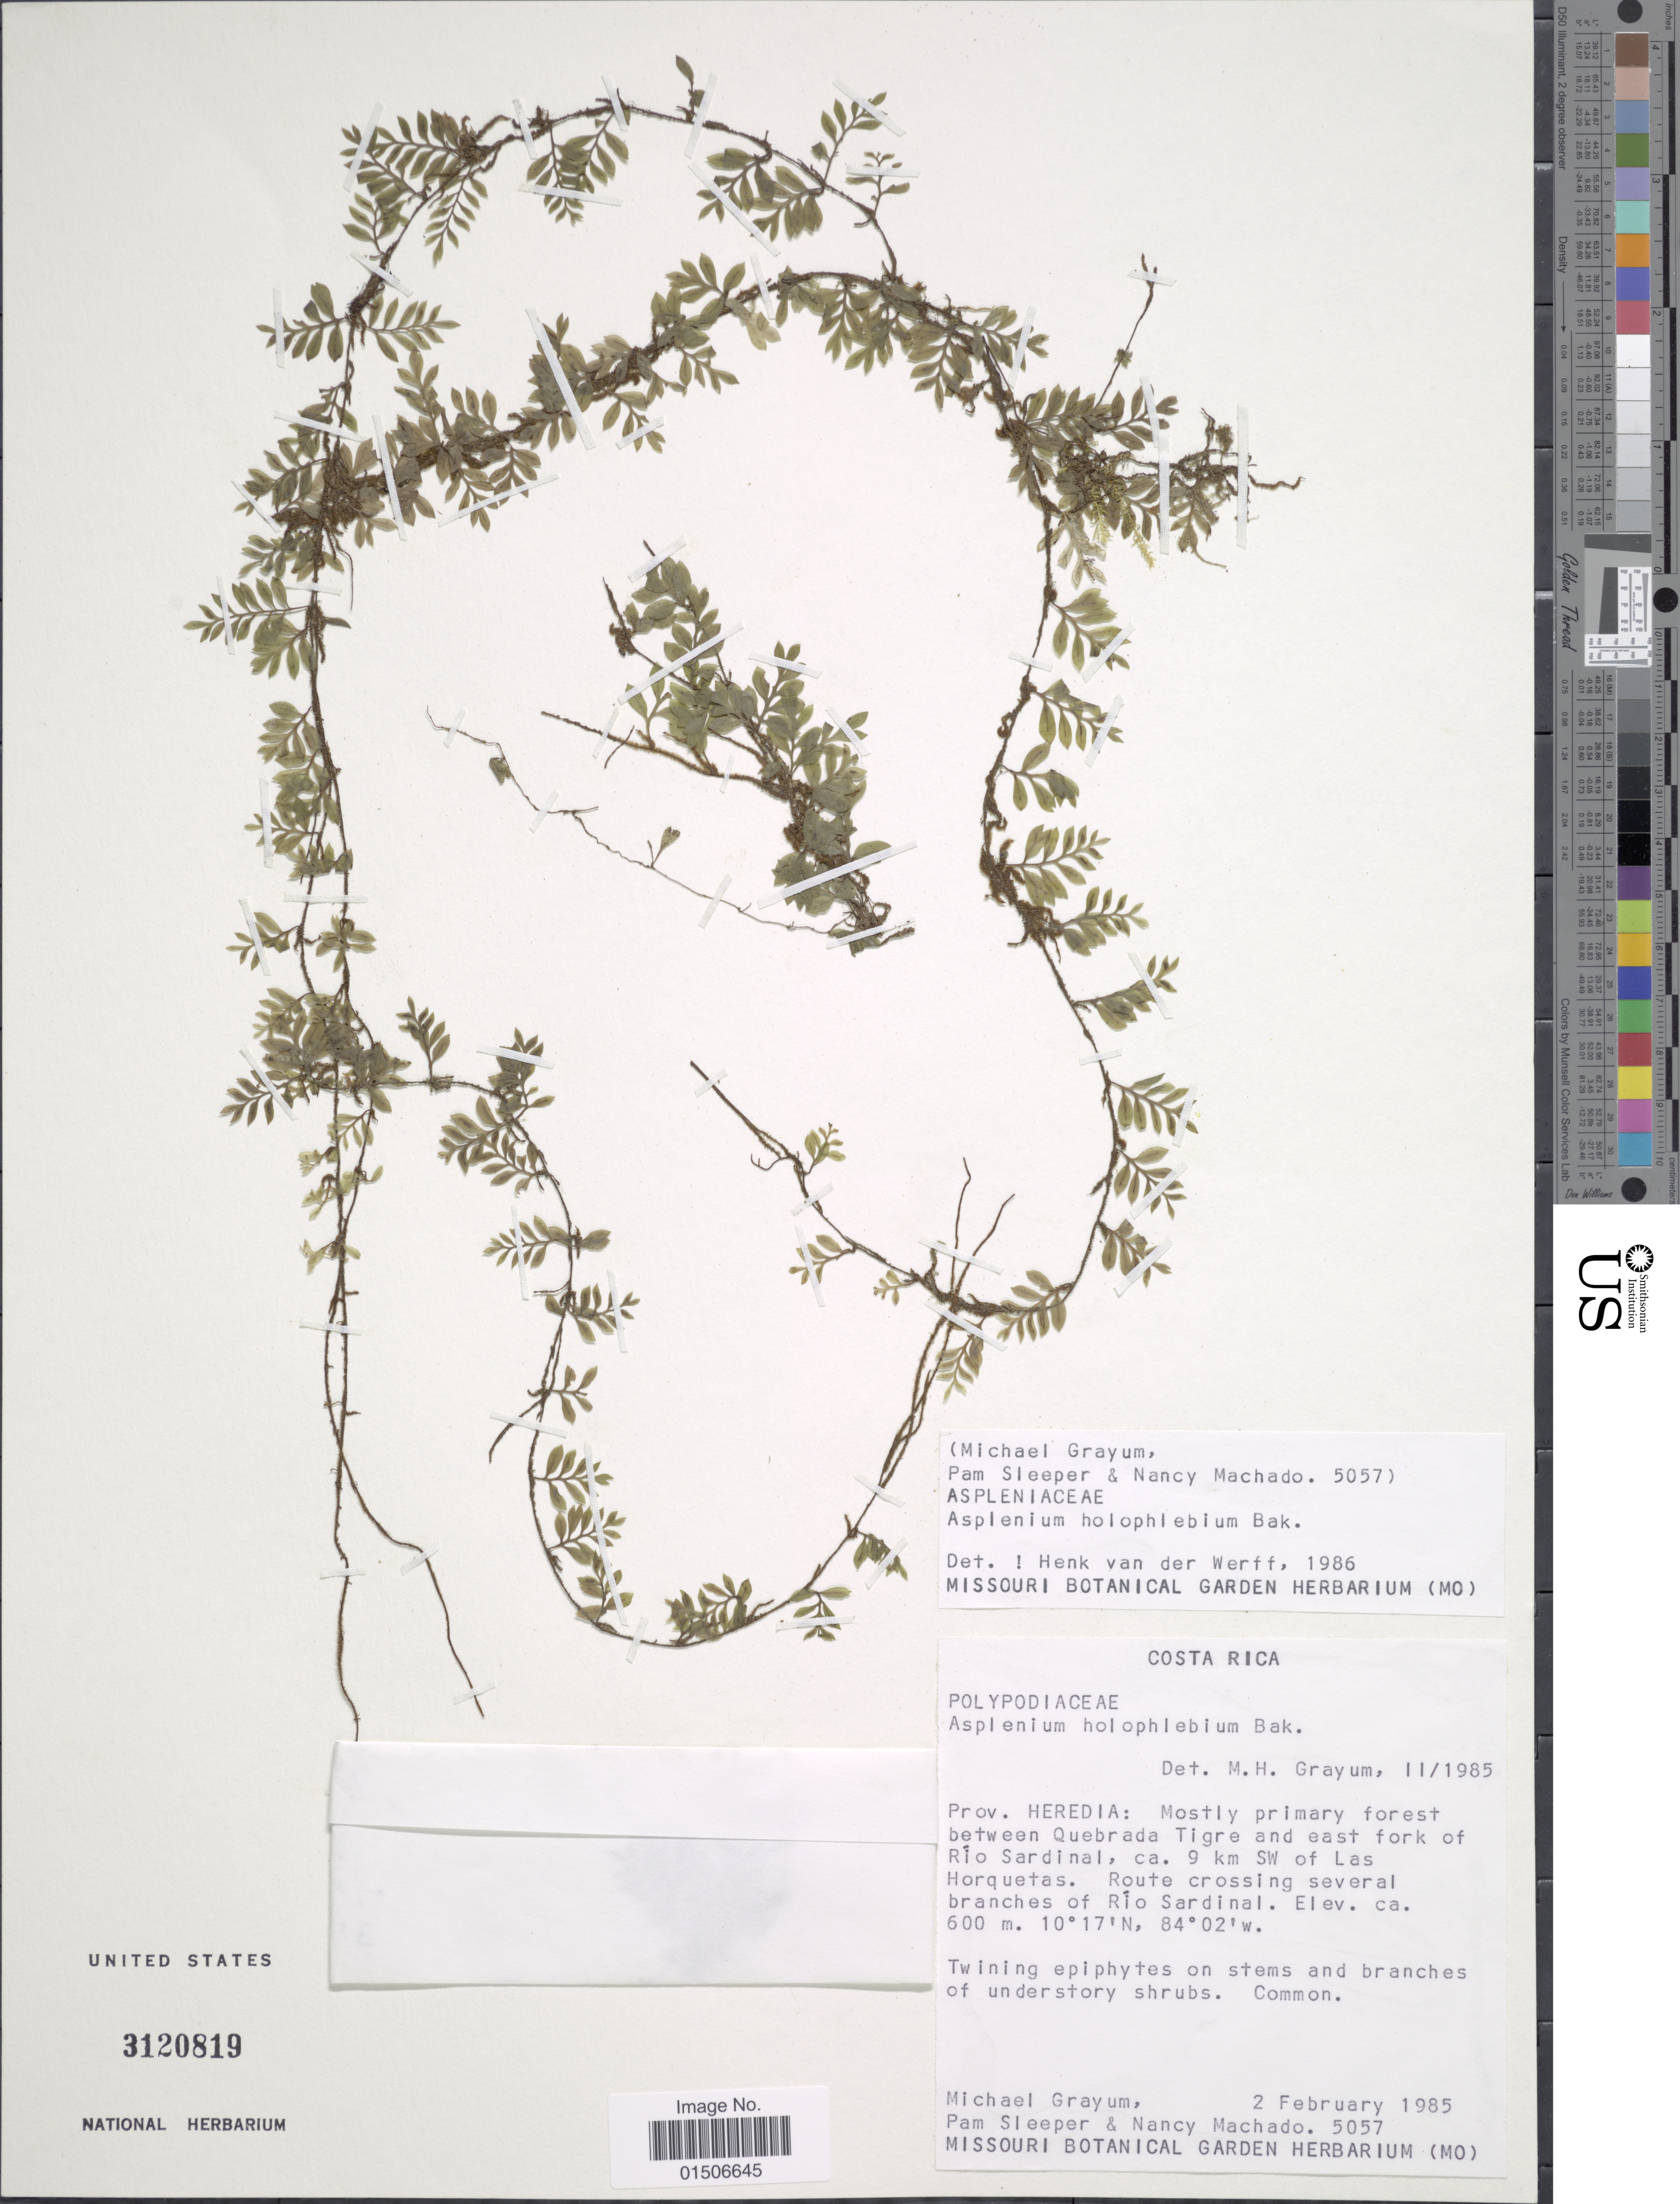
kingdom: Plantae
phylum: Tracheophyta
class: Polypodiopsida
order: Polypodiales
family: Aspleniaceae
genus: Asplenium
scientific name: Asplenium holophlebium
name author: Baker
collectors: M. H. Grayum, P. Sleeper & N. Machado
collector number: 5057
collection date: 1985-02-02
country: Costa Rica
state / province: Heredia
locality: Mostly primary forest between Quebrada Tigre and east fork of Río Sardinal, ca. 9 km SW of Las Horquetas. Route crossing several branches of Río Sardinal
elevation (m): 600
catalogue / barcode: US 3120819